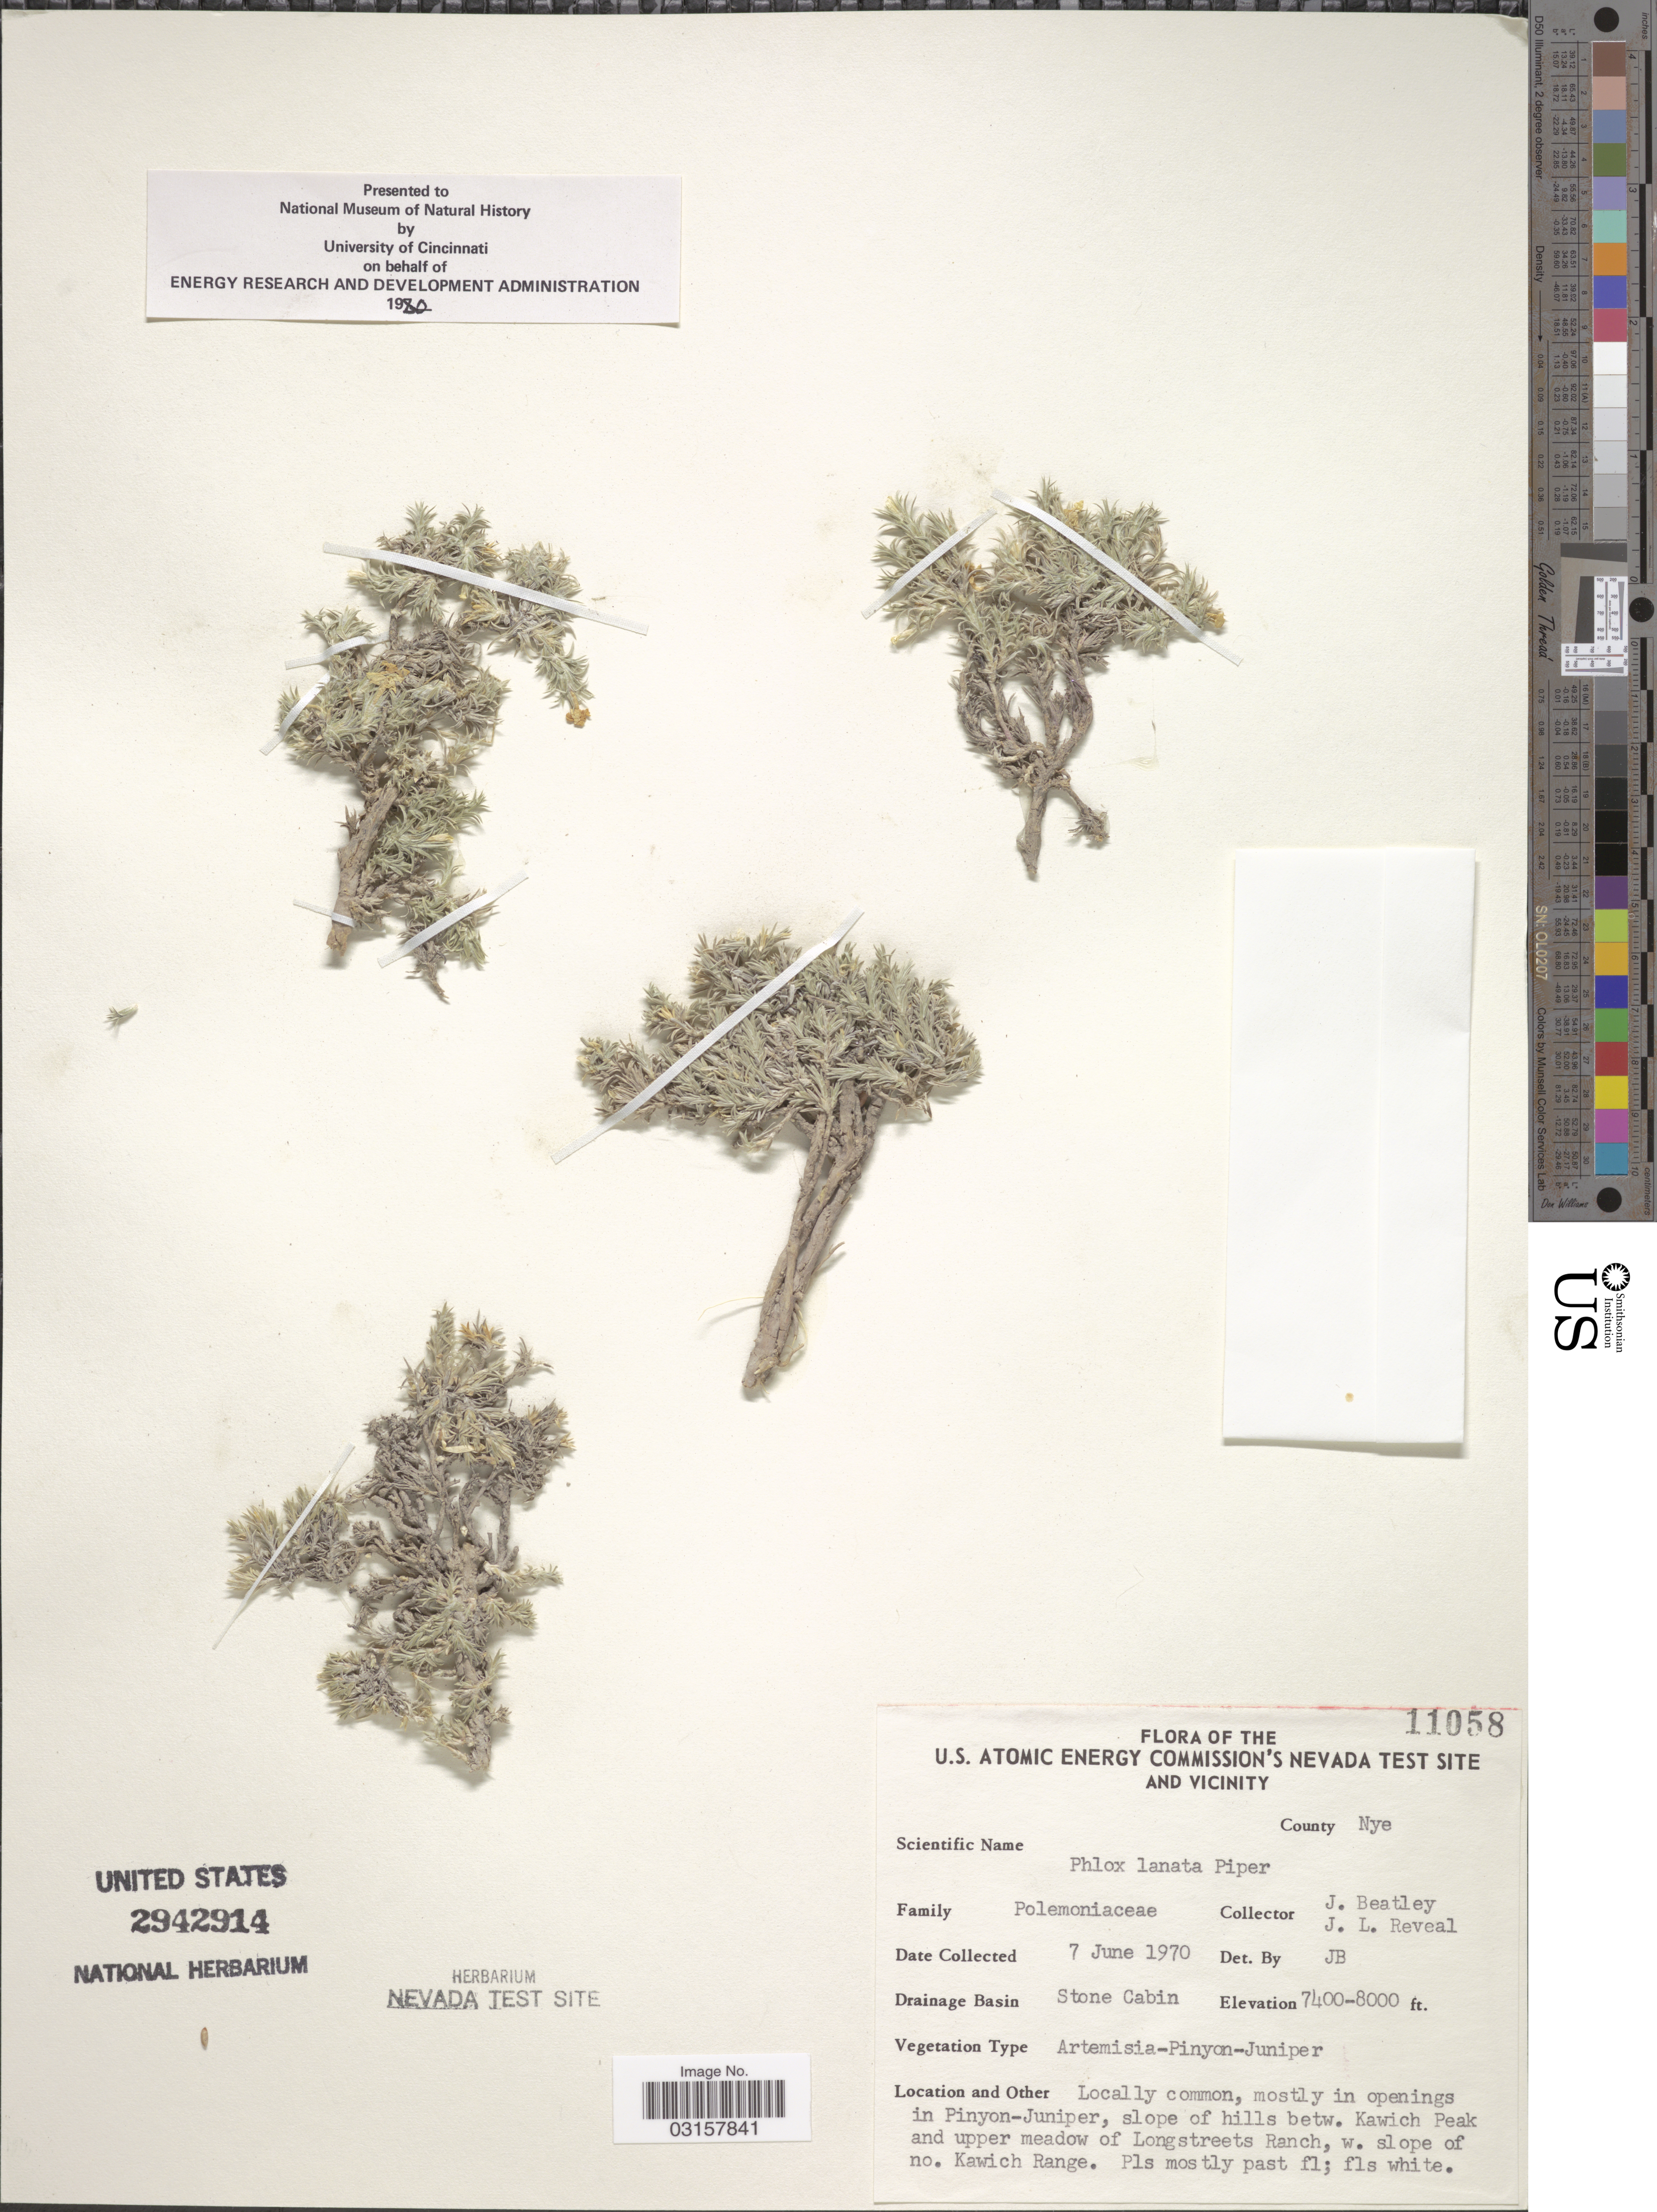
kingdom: Plantae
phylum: Tracheophyta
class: Magnoliopsida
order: Ericales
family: Polemoniaceae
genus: Phlox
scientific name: Phlox hoodii subsp. canescens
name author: (Torr. & A. Gray) Wherry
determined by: Mayfield, M. H.; Ferguson, C. J.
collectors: J. C. Beatley & J. L. Reveal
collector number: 11058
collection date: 1970-06-07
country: United States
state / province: Nevada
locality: The U.S. Atomic Energy Commision's Nevada Test Site and Vicinity. County Nye. Drainage Basin Stone Cabin. Pinyon-Juniper, slope of hills betw. Kawich Peak and upper meadow of Longstreets Ranch, w. slope of no. Kawich Range.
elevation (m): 2256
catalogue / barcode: US 2942914